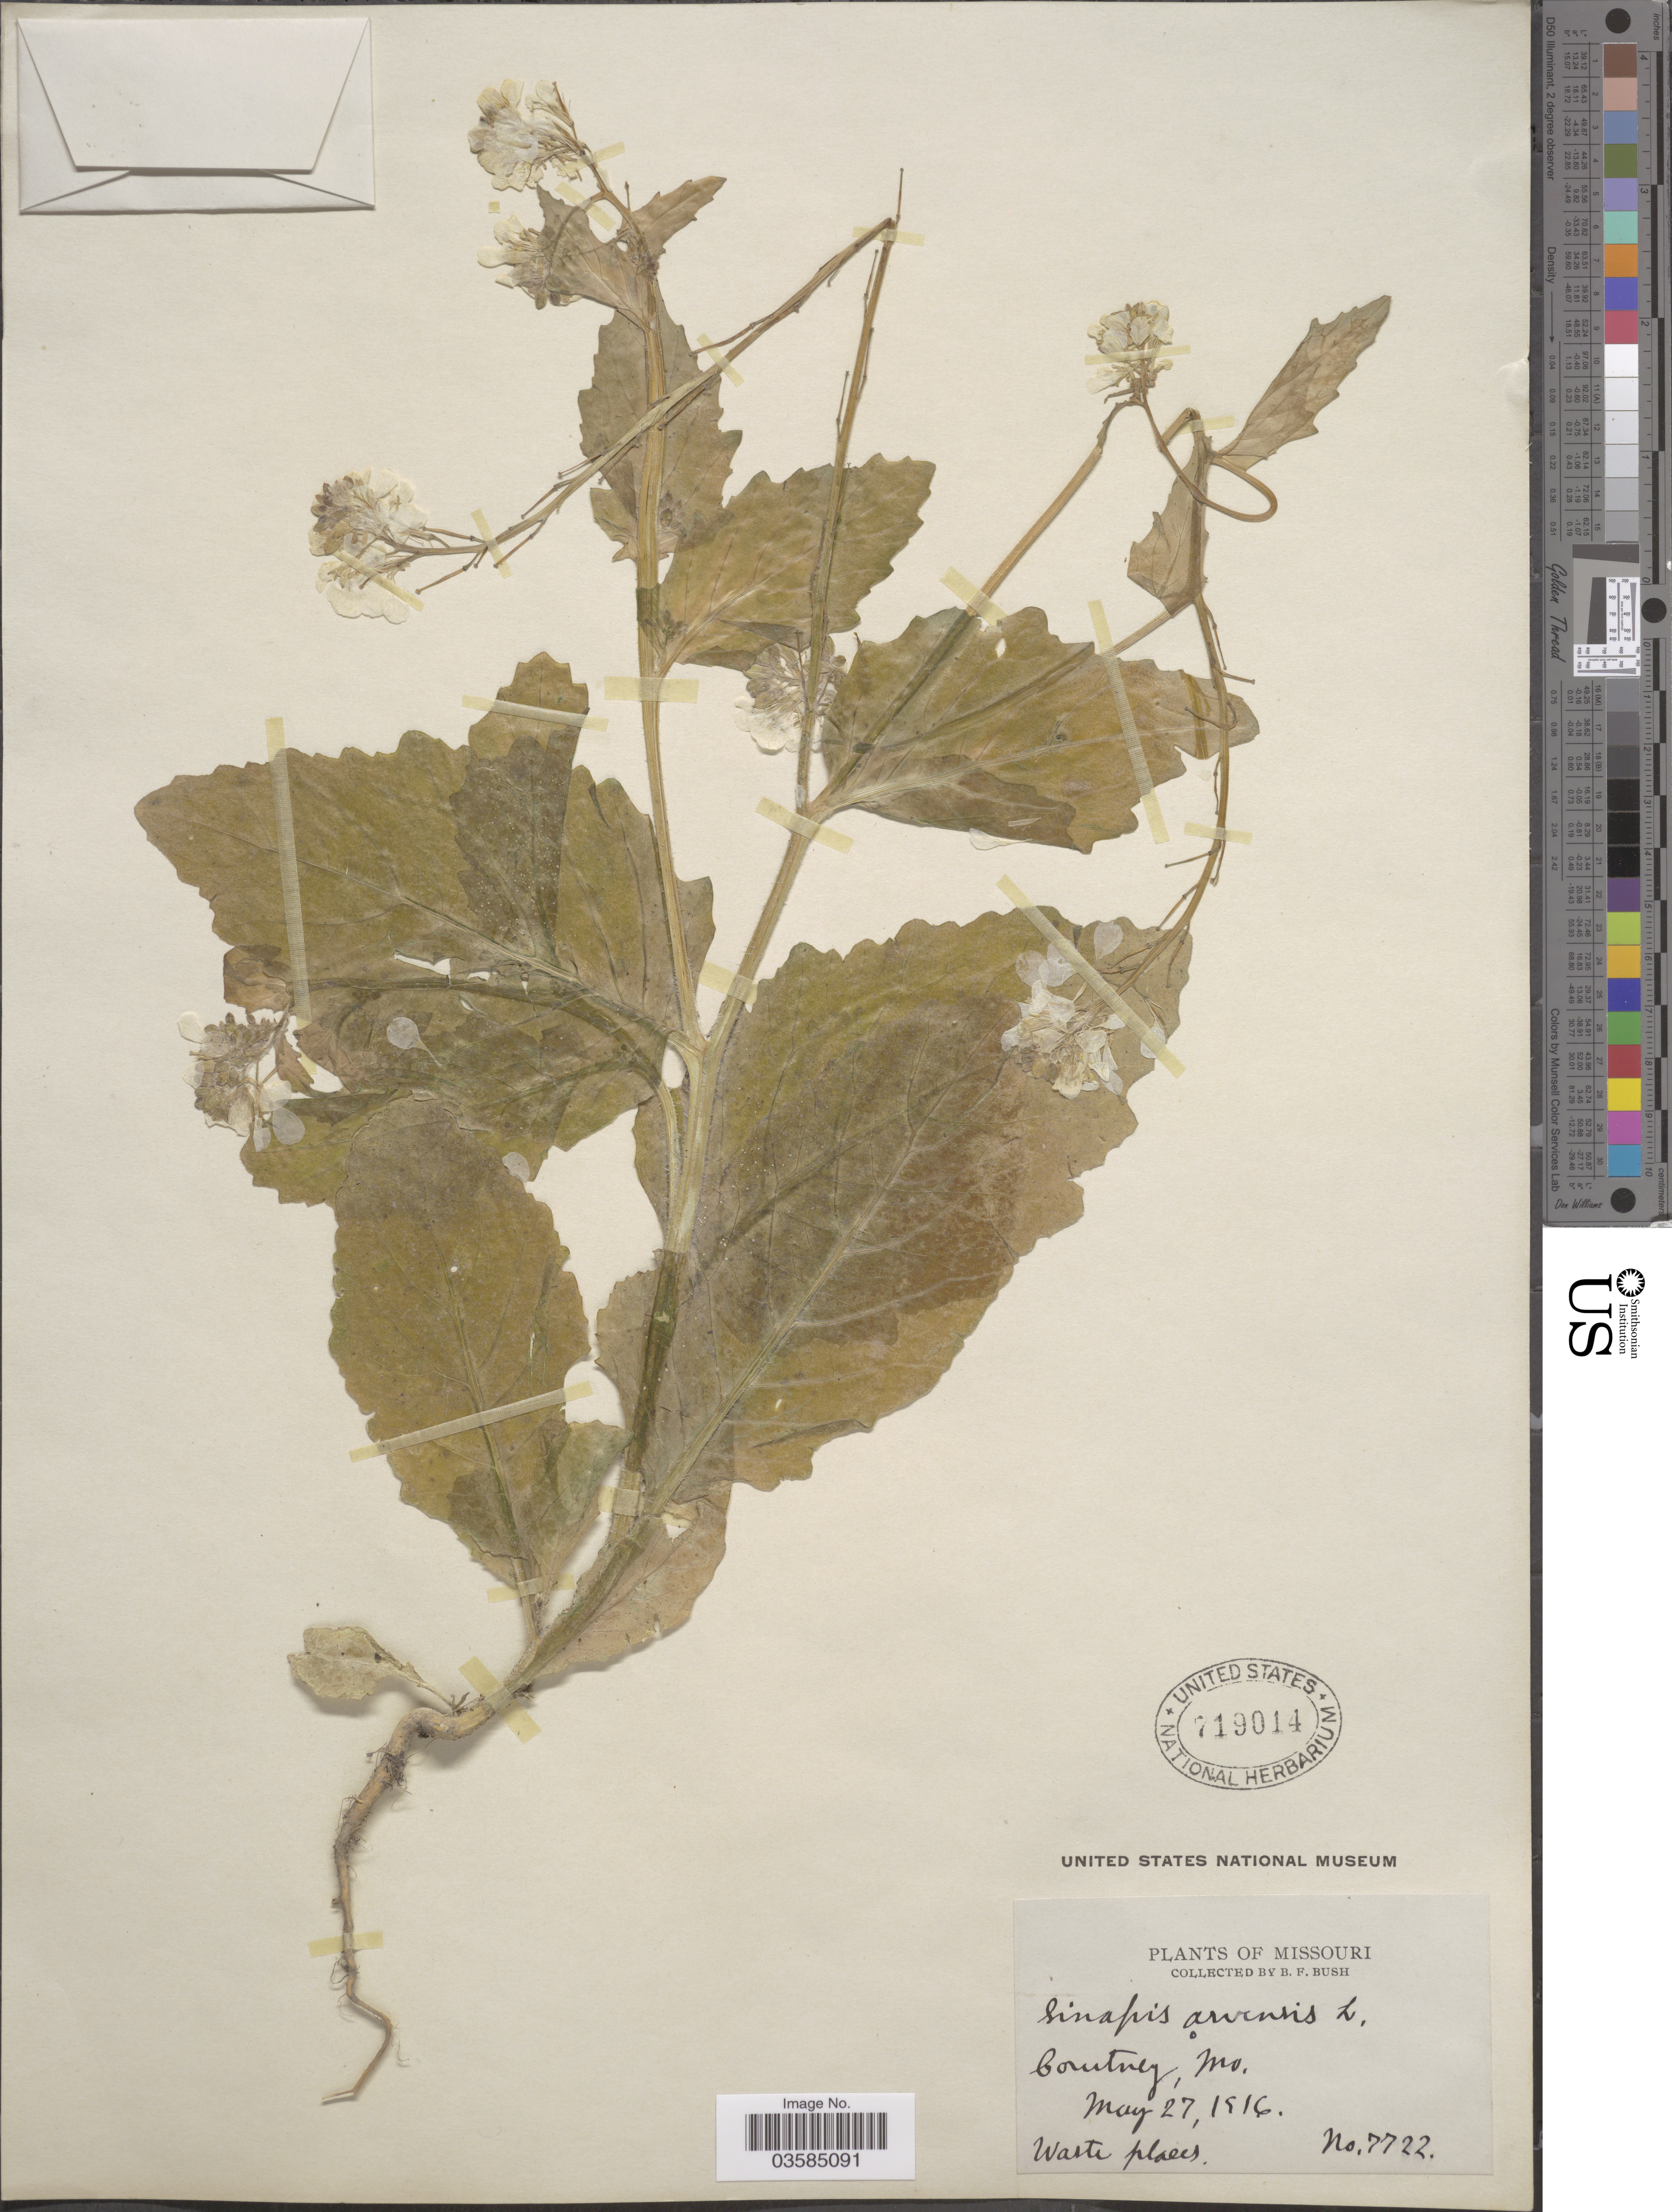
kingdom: Plantae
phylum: Tracheophyta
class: Magnoliopsida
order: Brassicales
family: Brassicaceae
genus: Brassica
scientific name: Brassica kaber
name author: (DC.) L.C. Wheeler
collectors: B. F. Bush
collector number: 7722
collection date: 1916-05-27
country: United States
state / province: Missouri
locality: Courtney.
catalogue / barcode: US 719014